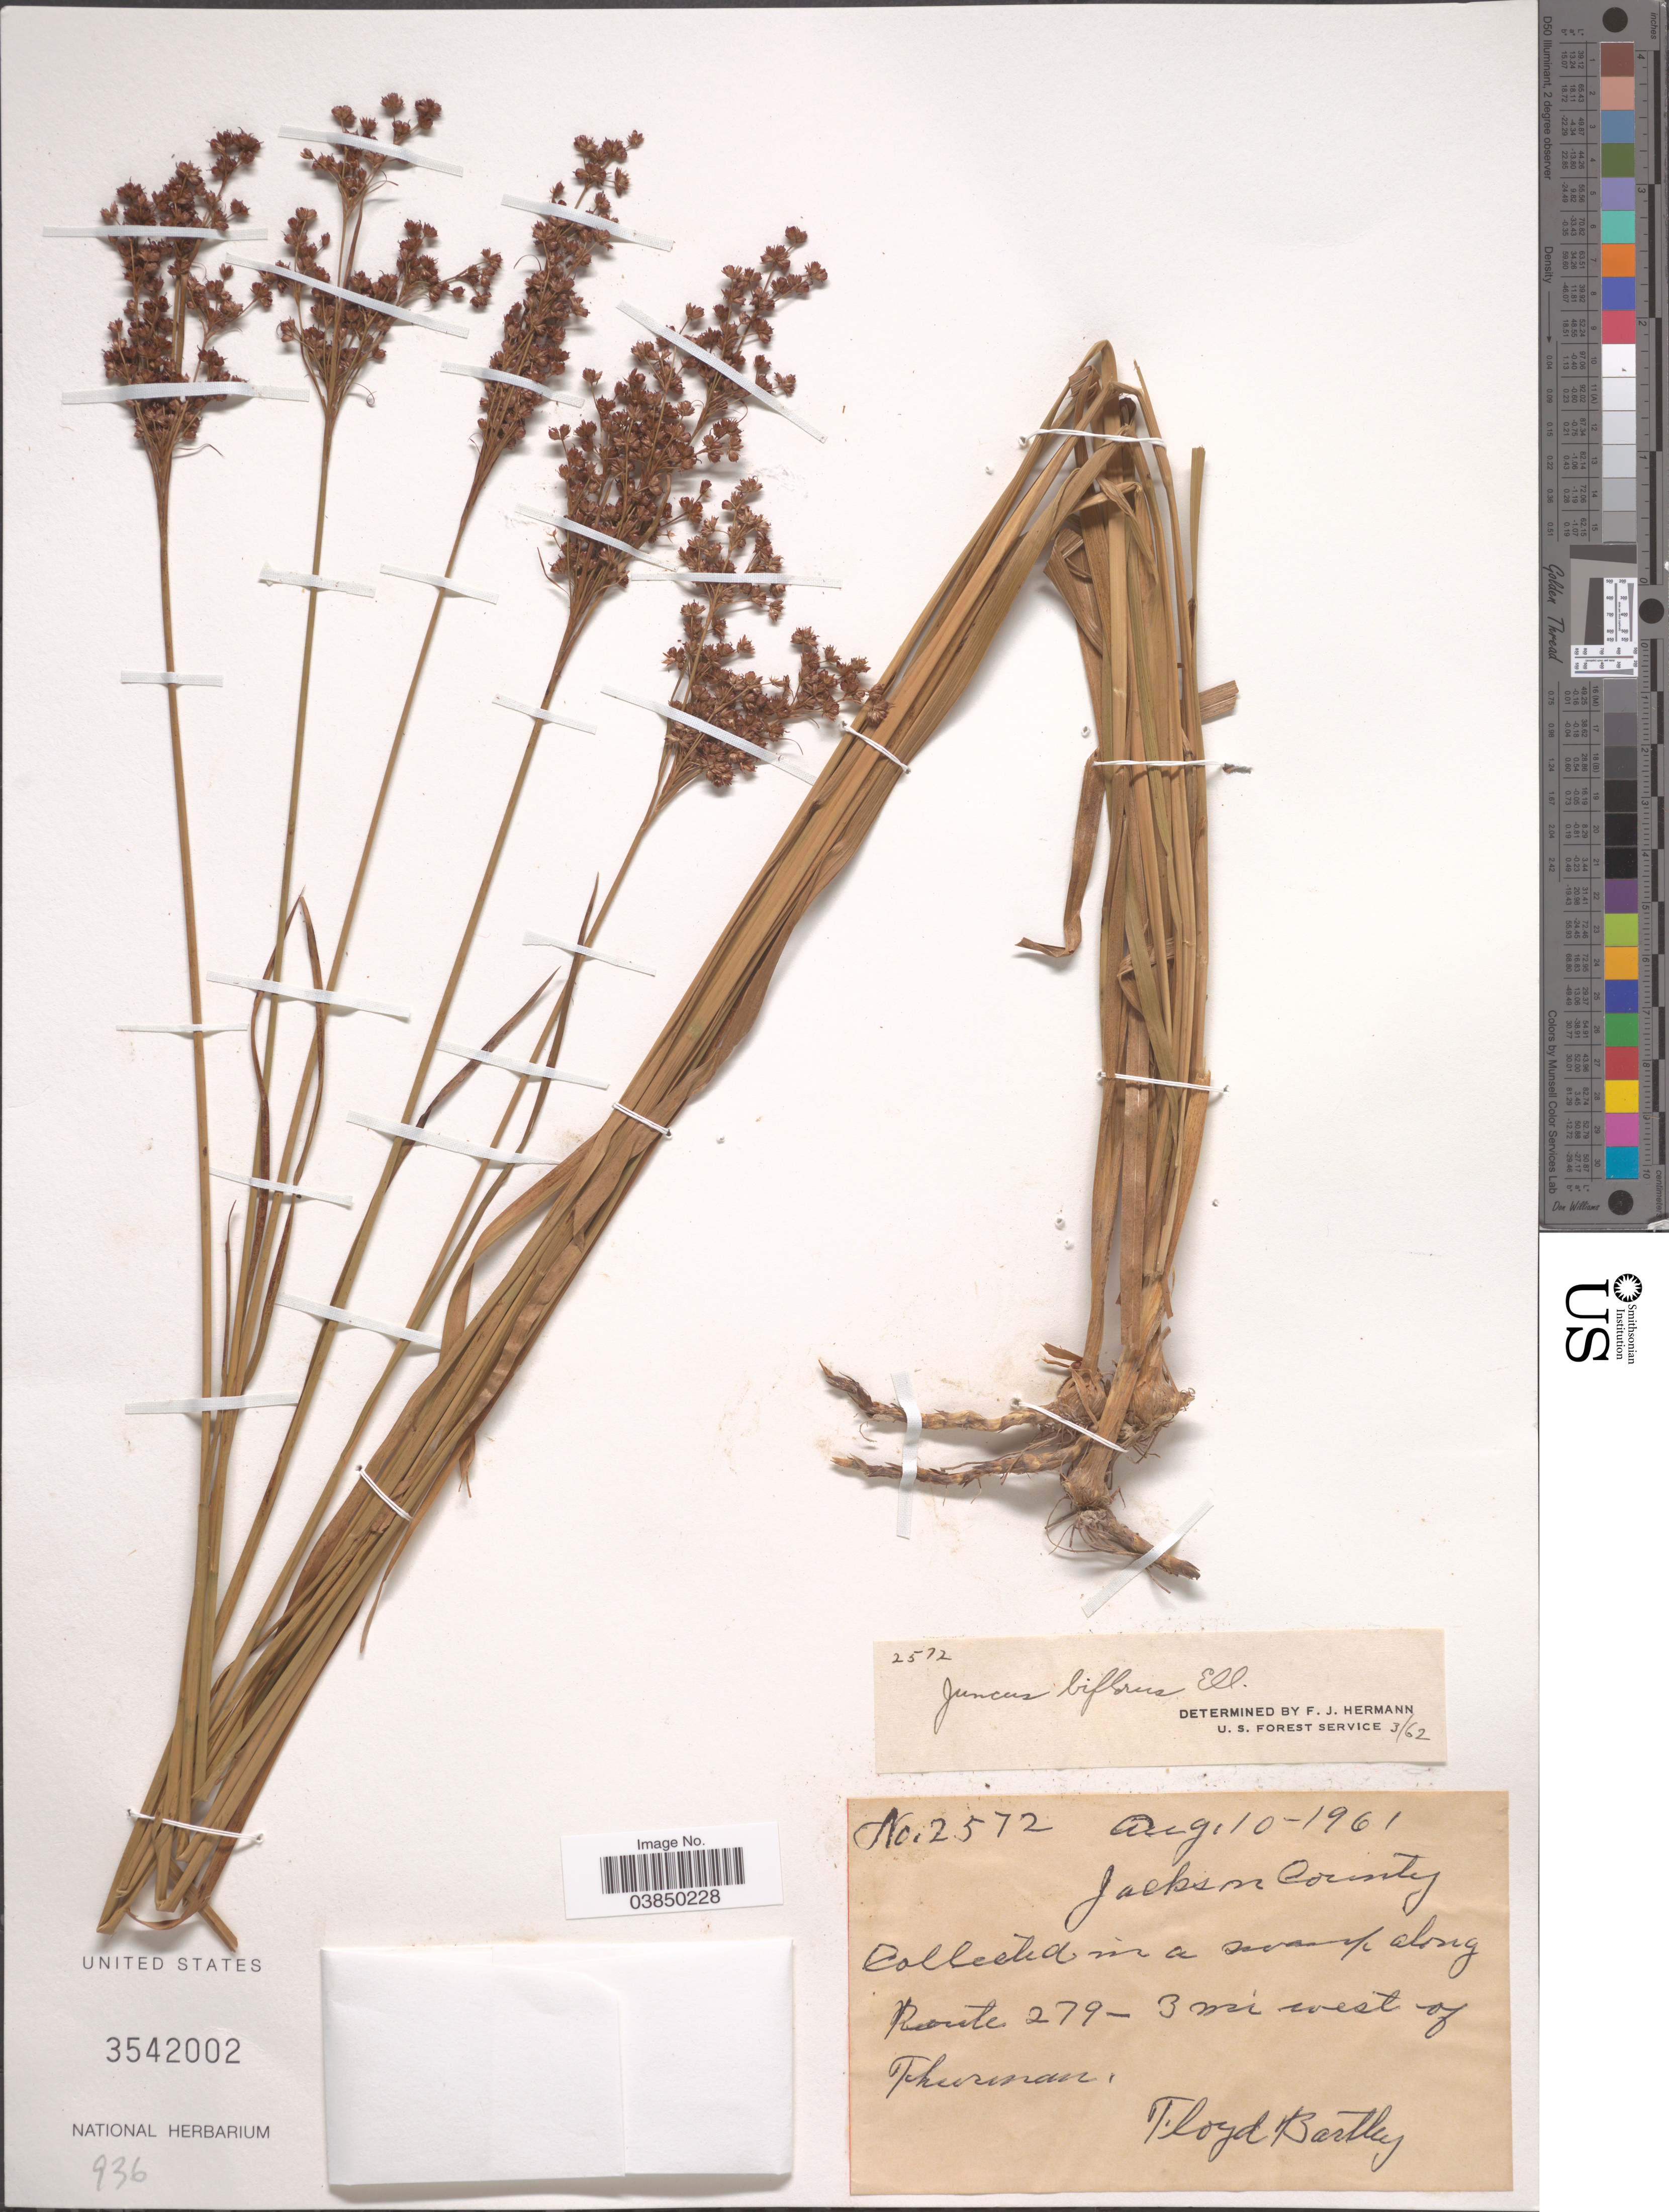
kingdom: Plantae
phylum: Tracheophyta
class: Liliopsida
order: Poales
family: Juncaceae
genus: Juncus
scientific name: Juncus biflorus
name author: Ell.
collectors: F. Bartley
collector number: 2572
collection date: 1961-08-10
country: United States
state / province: Ohio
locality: Jackson County. Along route 279- 3 mi west of Thurman.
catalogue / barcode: US 3542002